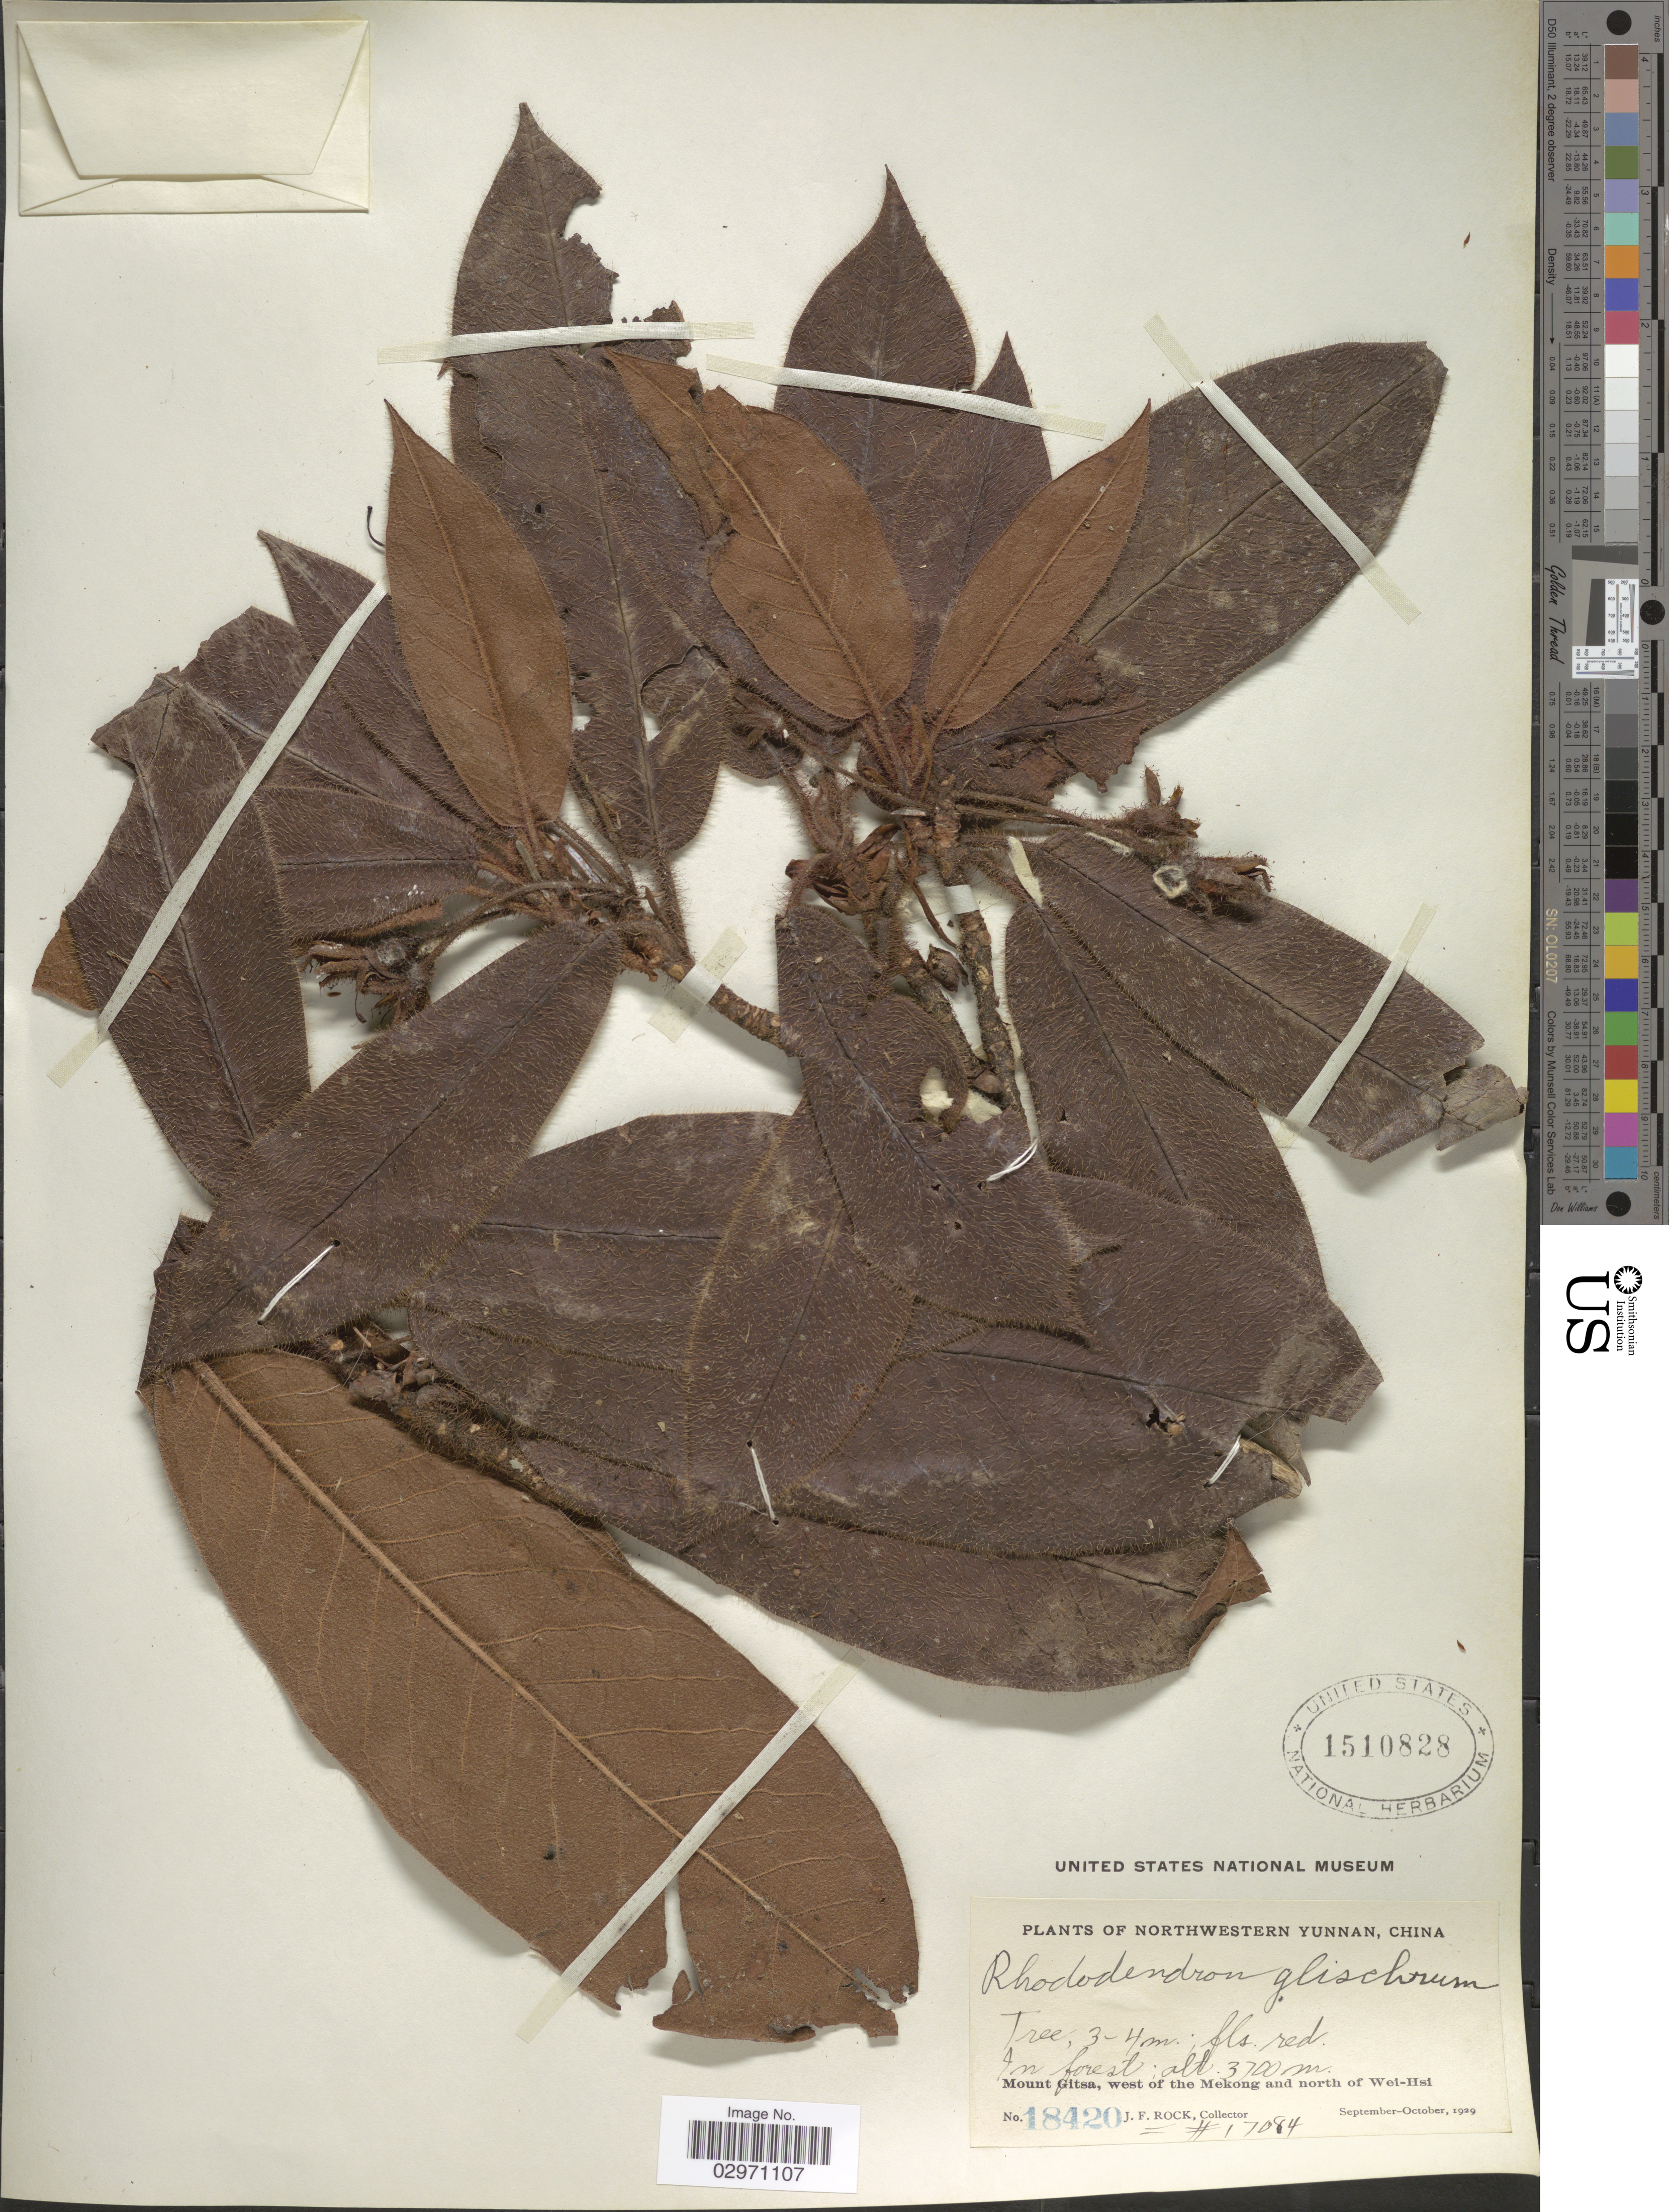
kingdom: Plantae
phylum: Tracheophyta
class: Magnoliopsida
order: Ericales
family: Ericaceae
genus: Rhododendron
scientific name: Rhododendron glischrum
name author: Balf. f. & W.W. Sm.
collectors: J. Rock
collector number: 18420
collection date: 1929-09/1929-10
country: China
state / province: Yunnan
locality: Northwestern Yunnan. Mount Gitsa, west of the Mekong and north of Wei-Hsi.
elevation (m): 3700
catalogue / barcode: US 1510828